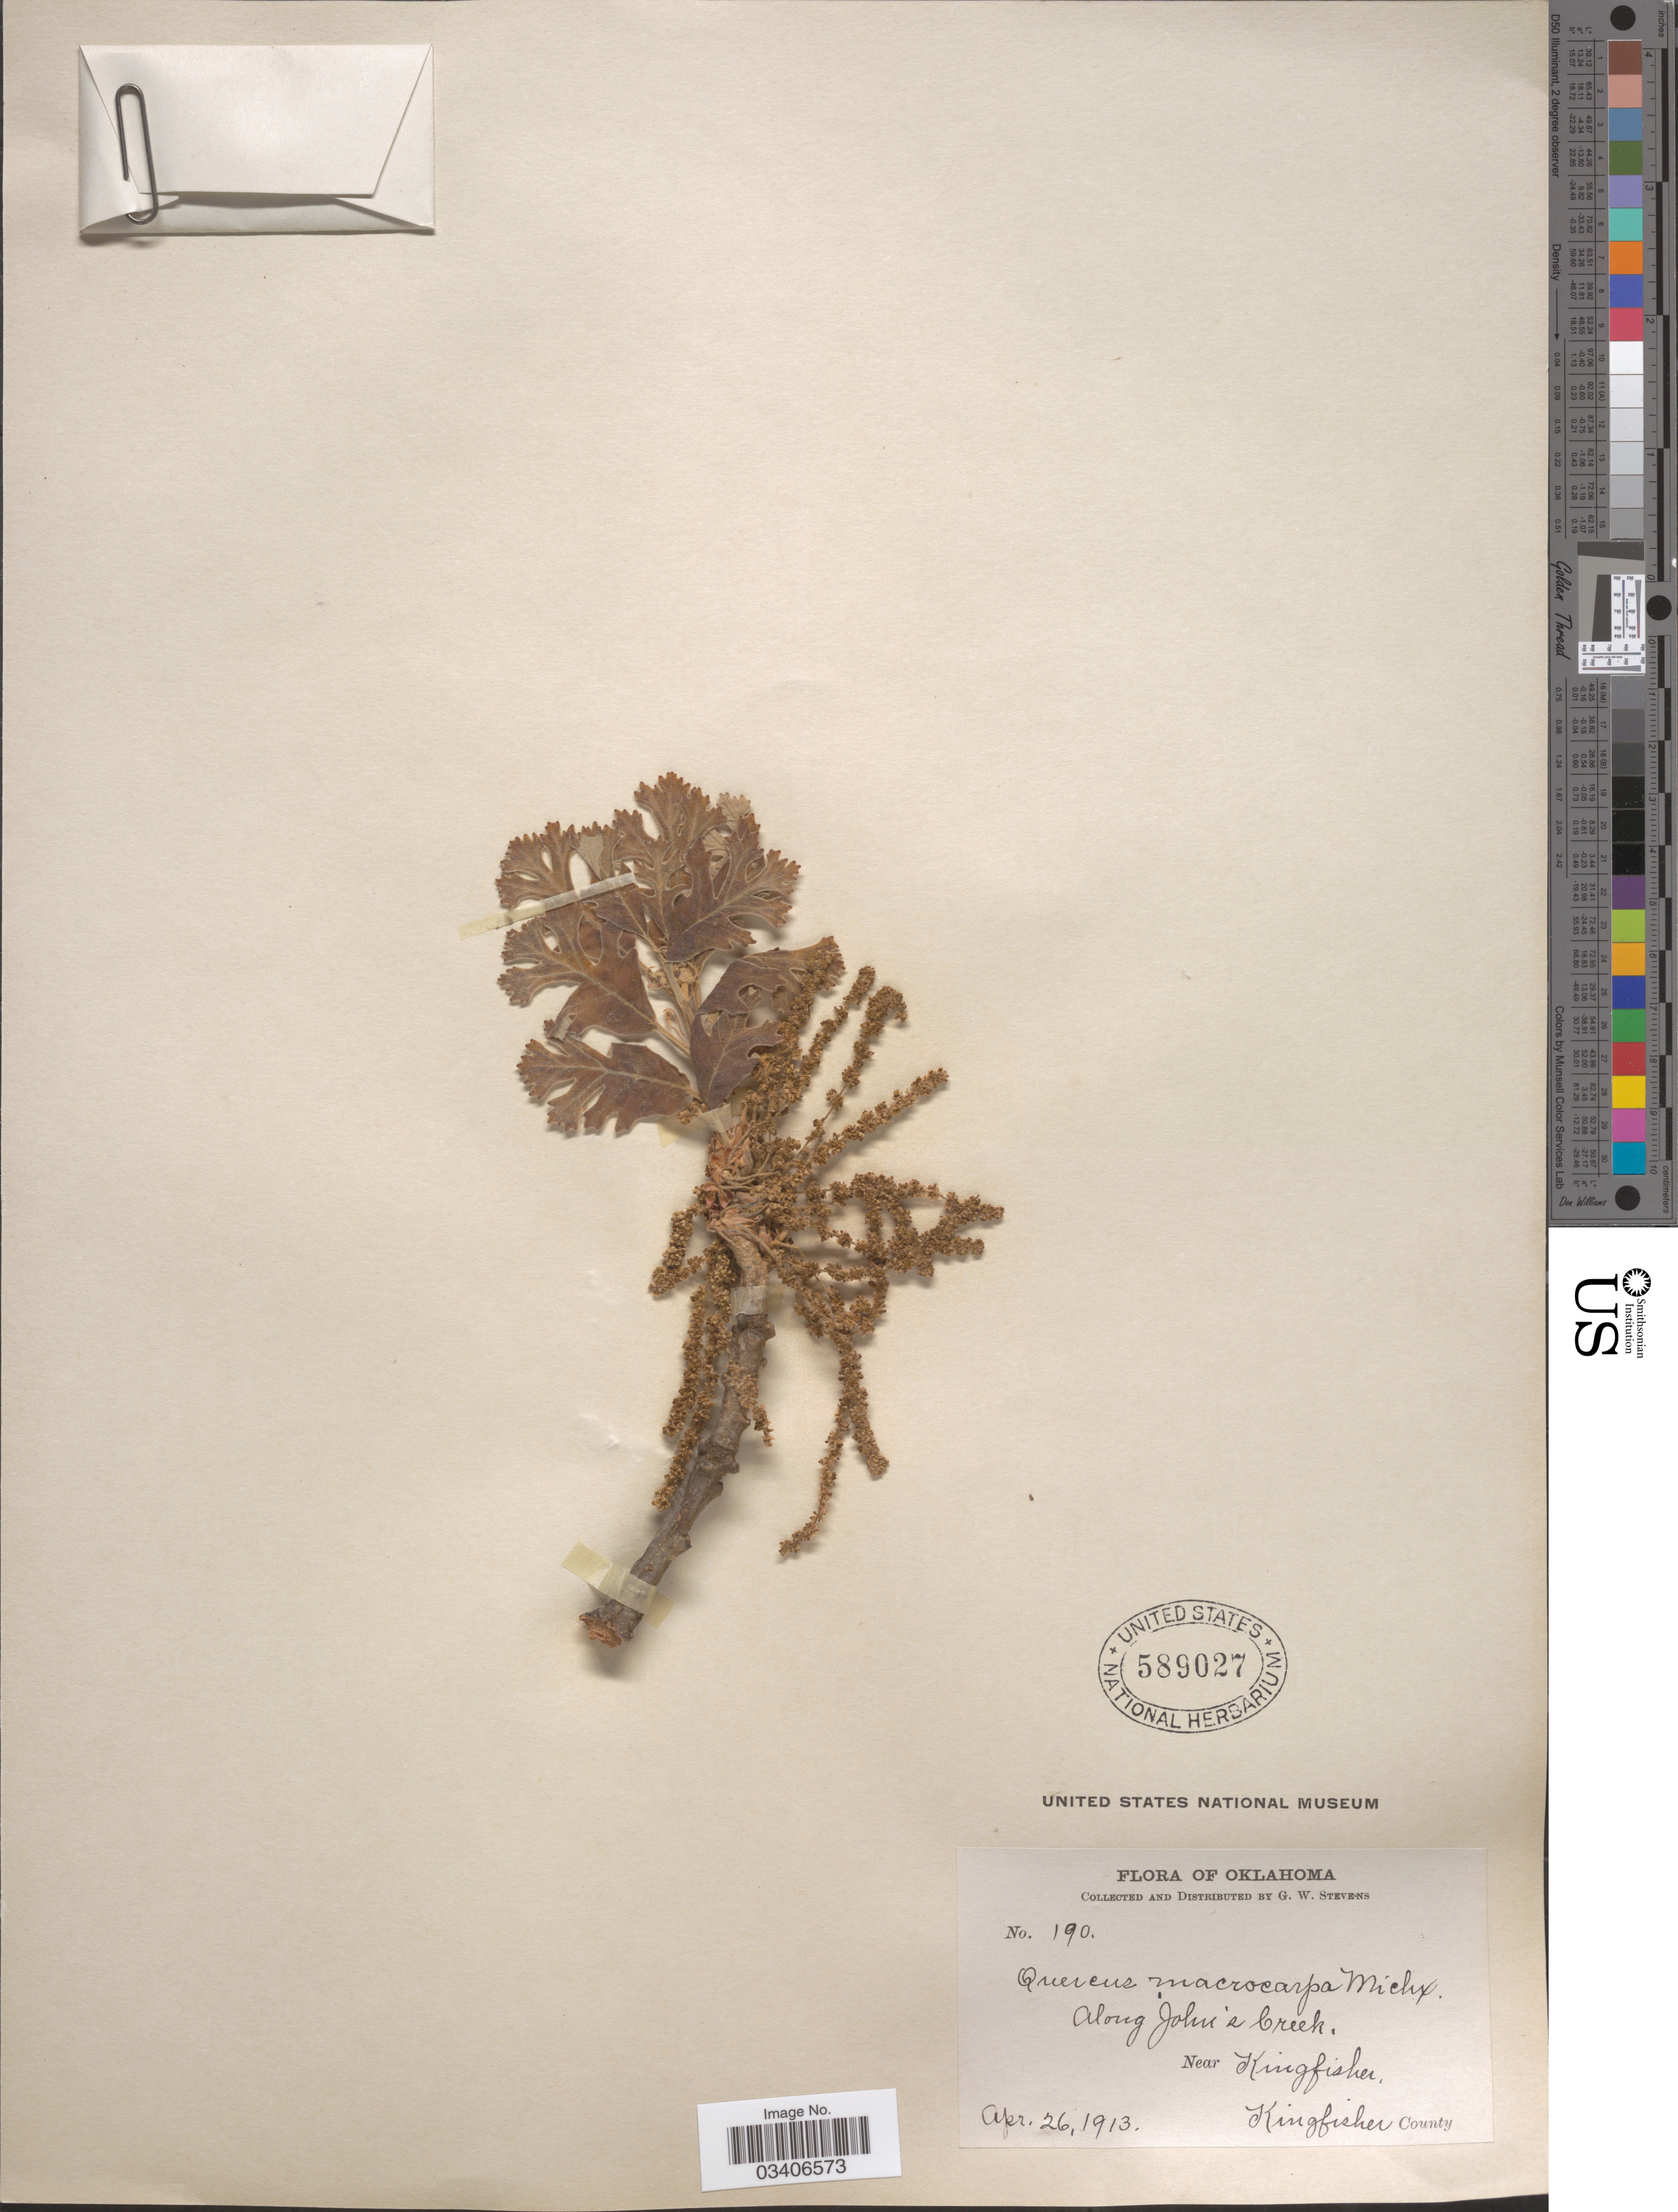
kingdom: Plantae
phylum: Tracheophyta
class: Magnoliopsida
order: Fagales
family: Fagaceae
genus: Quercus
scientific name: Quercus macrocarpa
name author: Michx.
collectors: G. W. Stevens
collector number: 190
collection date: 1913-04-26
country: United States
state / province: Oklahoma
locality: Along John's Creek. Near Kingfisher. Kingfisher County.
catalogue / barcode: US 589027